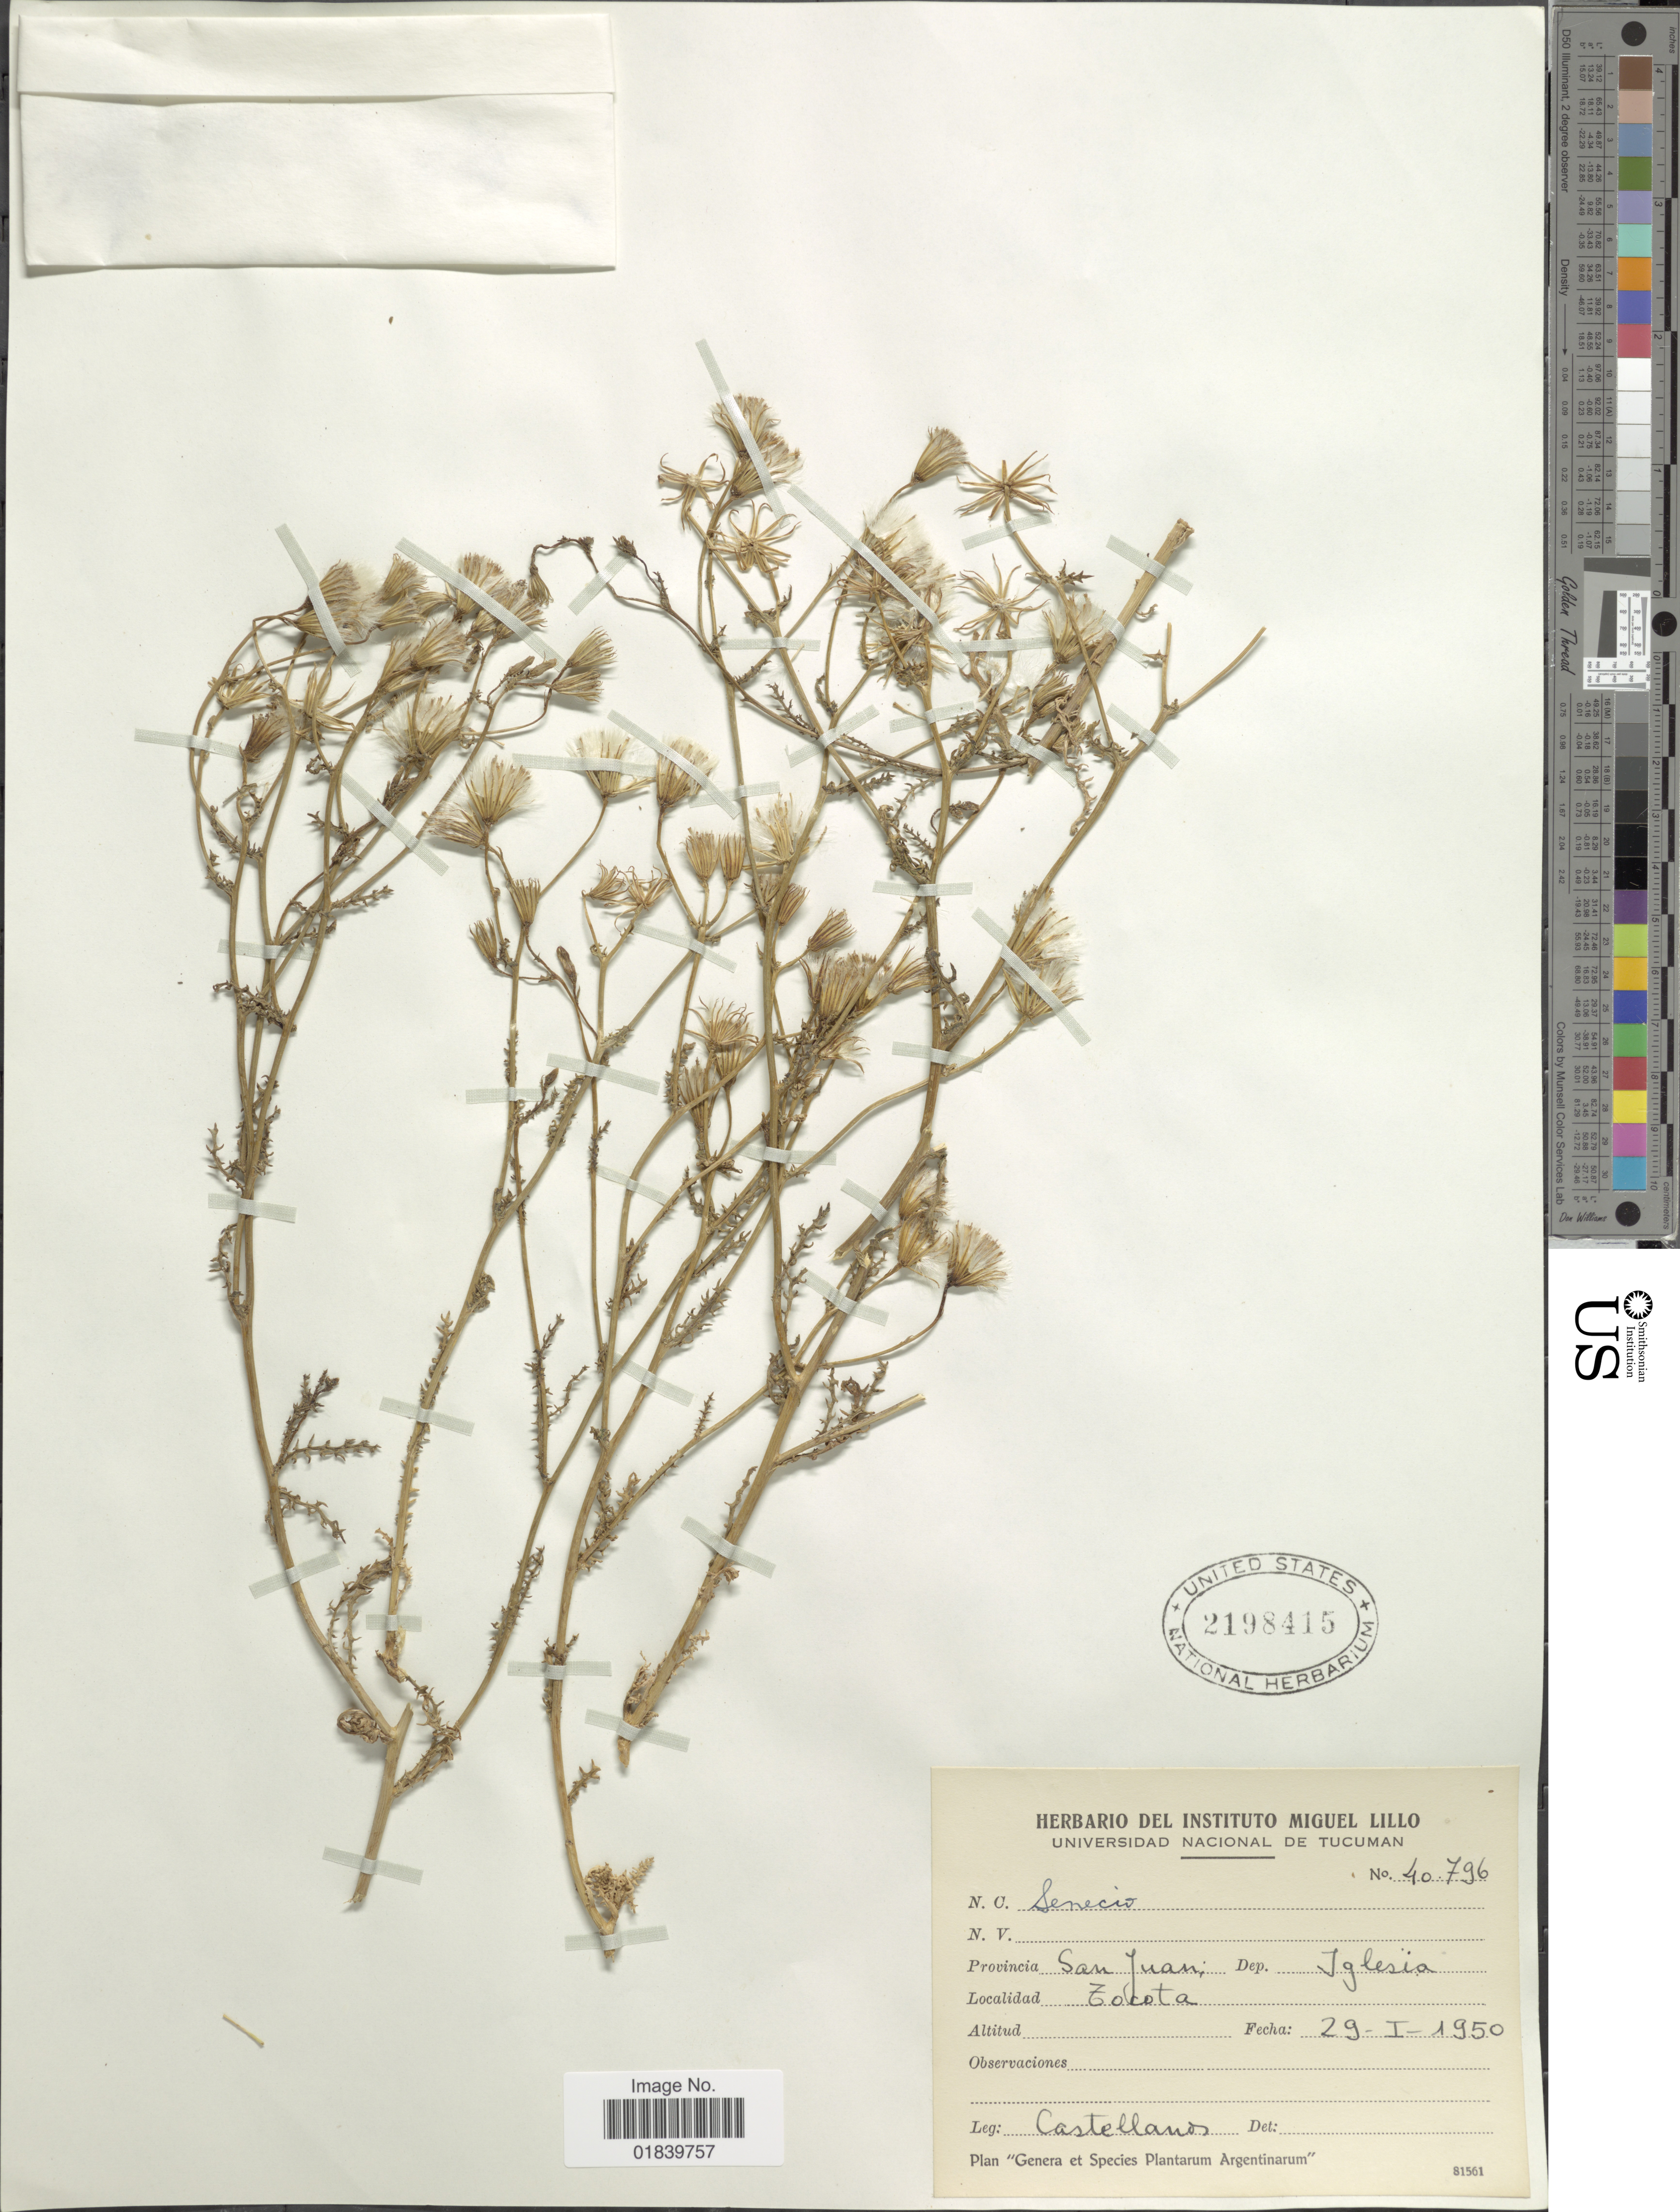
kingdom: Plantae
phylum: Tracheophyta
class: Magnoliopsida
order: Asterales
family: Asteraceae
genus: Senecio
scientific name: Senecio sp.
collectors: A. Castellanos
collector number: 40796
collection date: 1950-01-29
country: Argentina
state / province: San Juan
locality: Provincia San Juan: Diego Iglesia. Tocota.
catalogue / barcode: US 2198415